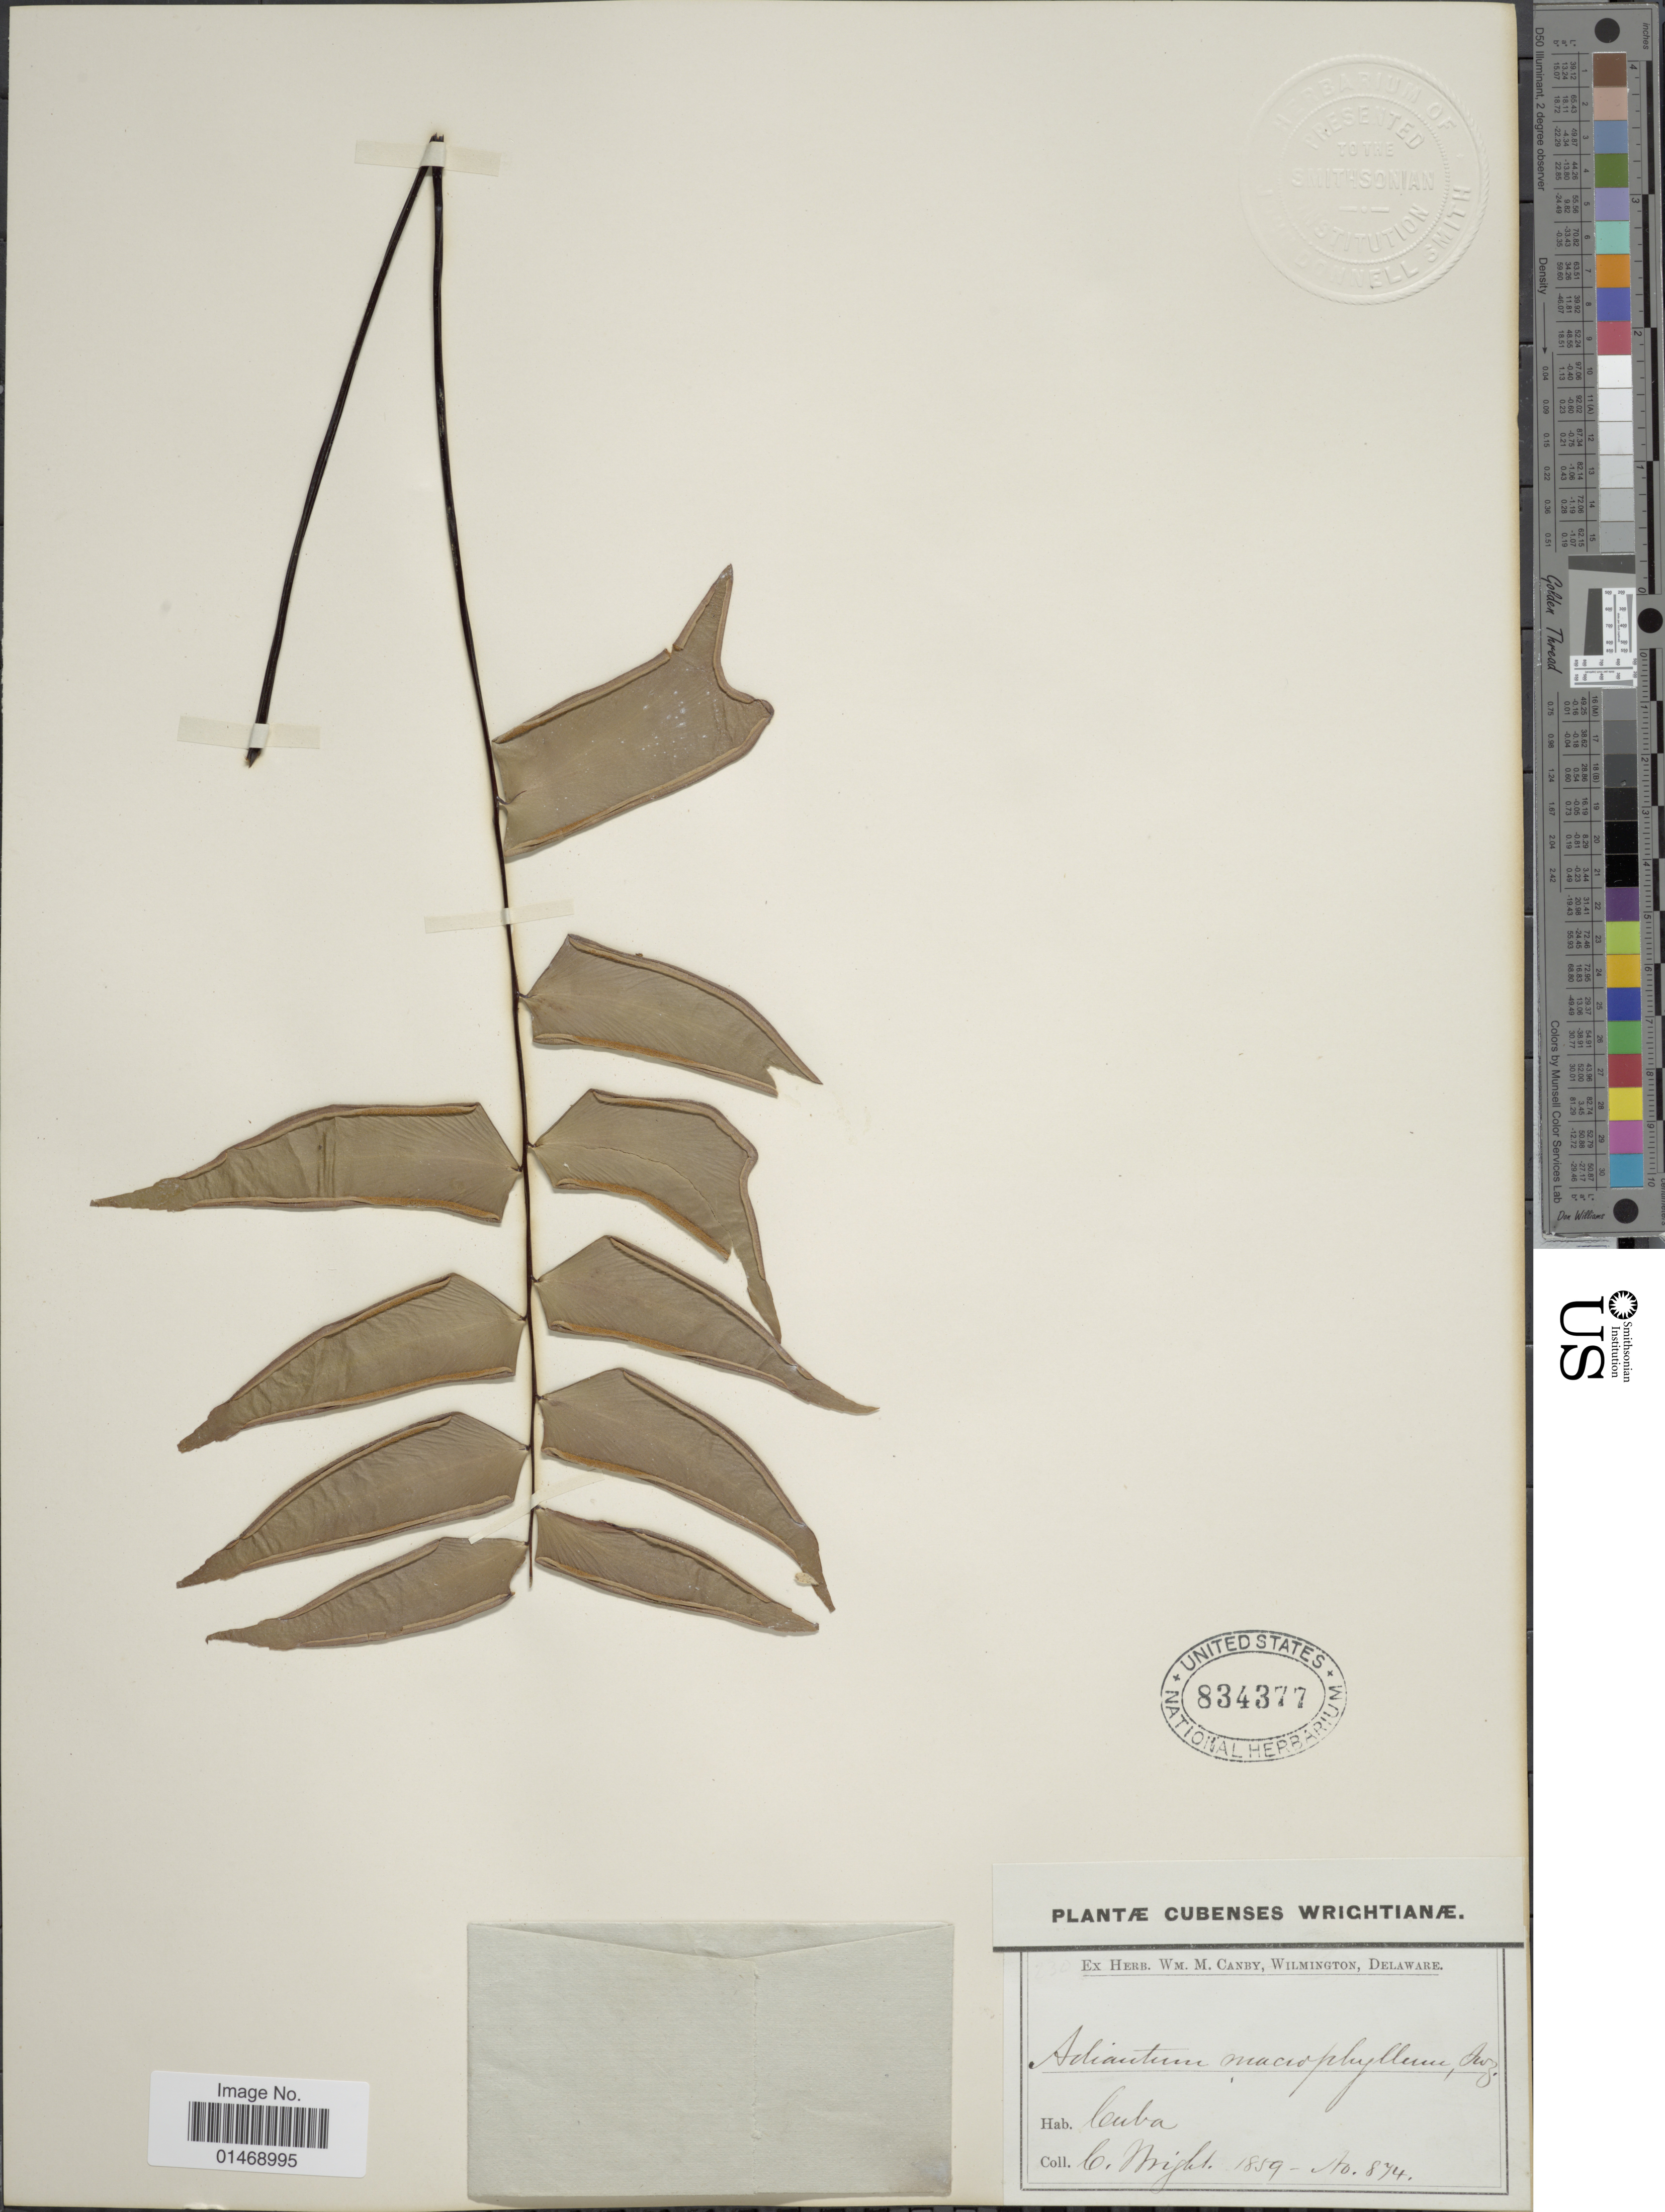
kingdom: Plantae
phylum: Tracheophyta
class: Polypodiopsida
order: Polypodiales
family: Pteridaceae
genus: Adiantum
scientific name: Adiantum macrophyllum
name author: Sw.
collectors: C. Wright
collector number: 874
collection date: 1859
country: Cuba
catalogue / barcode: US 834377